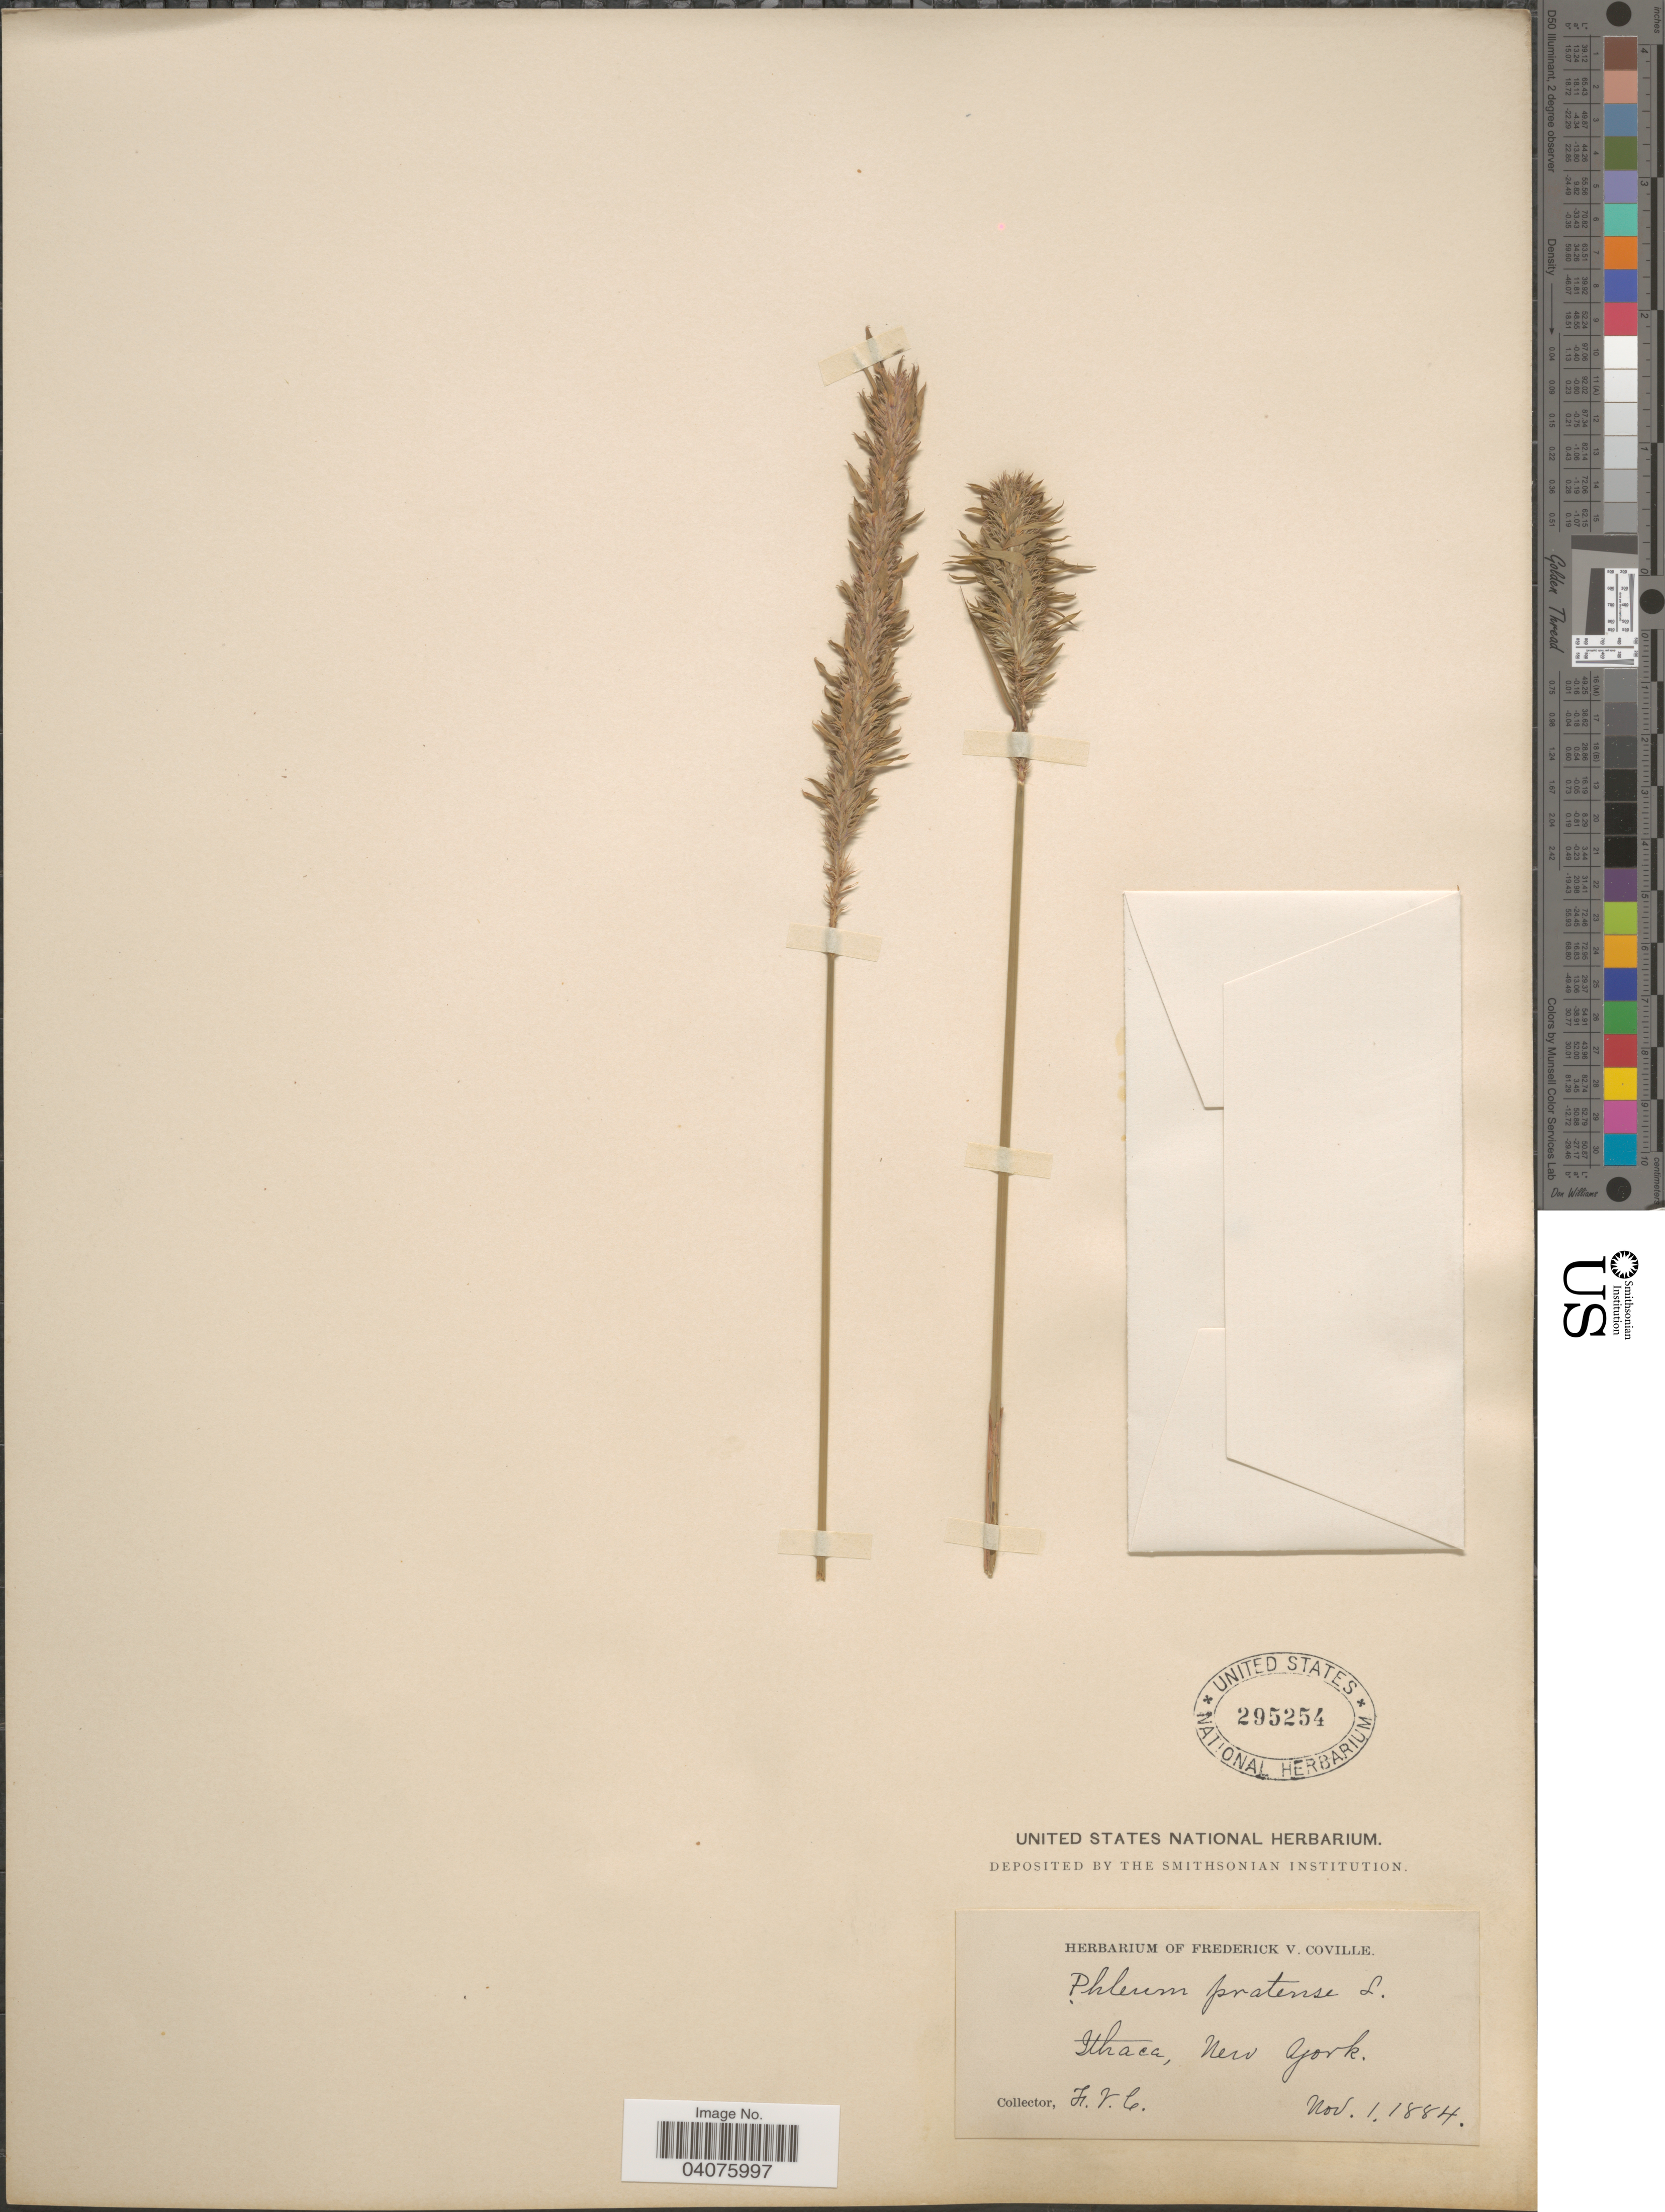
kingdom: Plantae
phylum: Tracheophyta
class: Liliopsida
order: Poales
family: Poaceae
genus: Phleum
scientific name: Phleum pratense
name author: L.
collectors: F. V. Coville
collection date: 1884-11-01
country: United States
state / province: New York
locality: Ithaca.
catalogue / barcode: US 295254